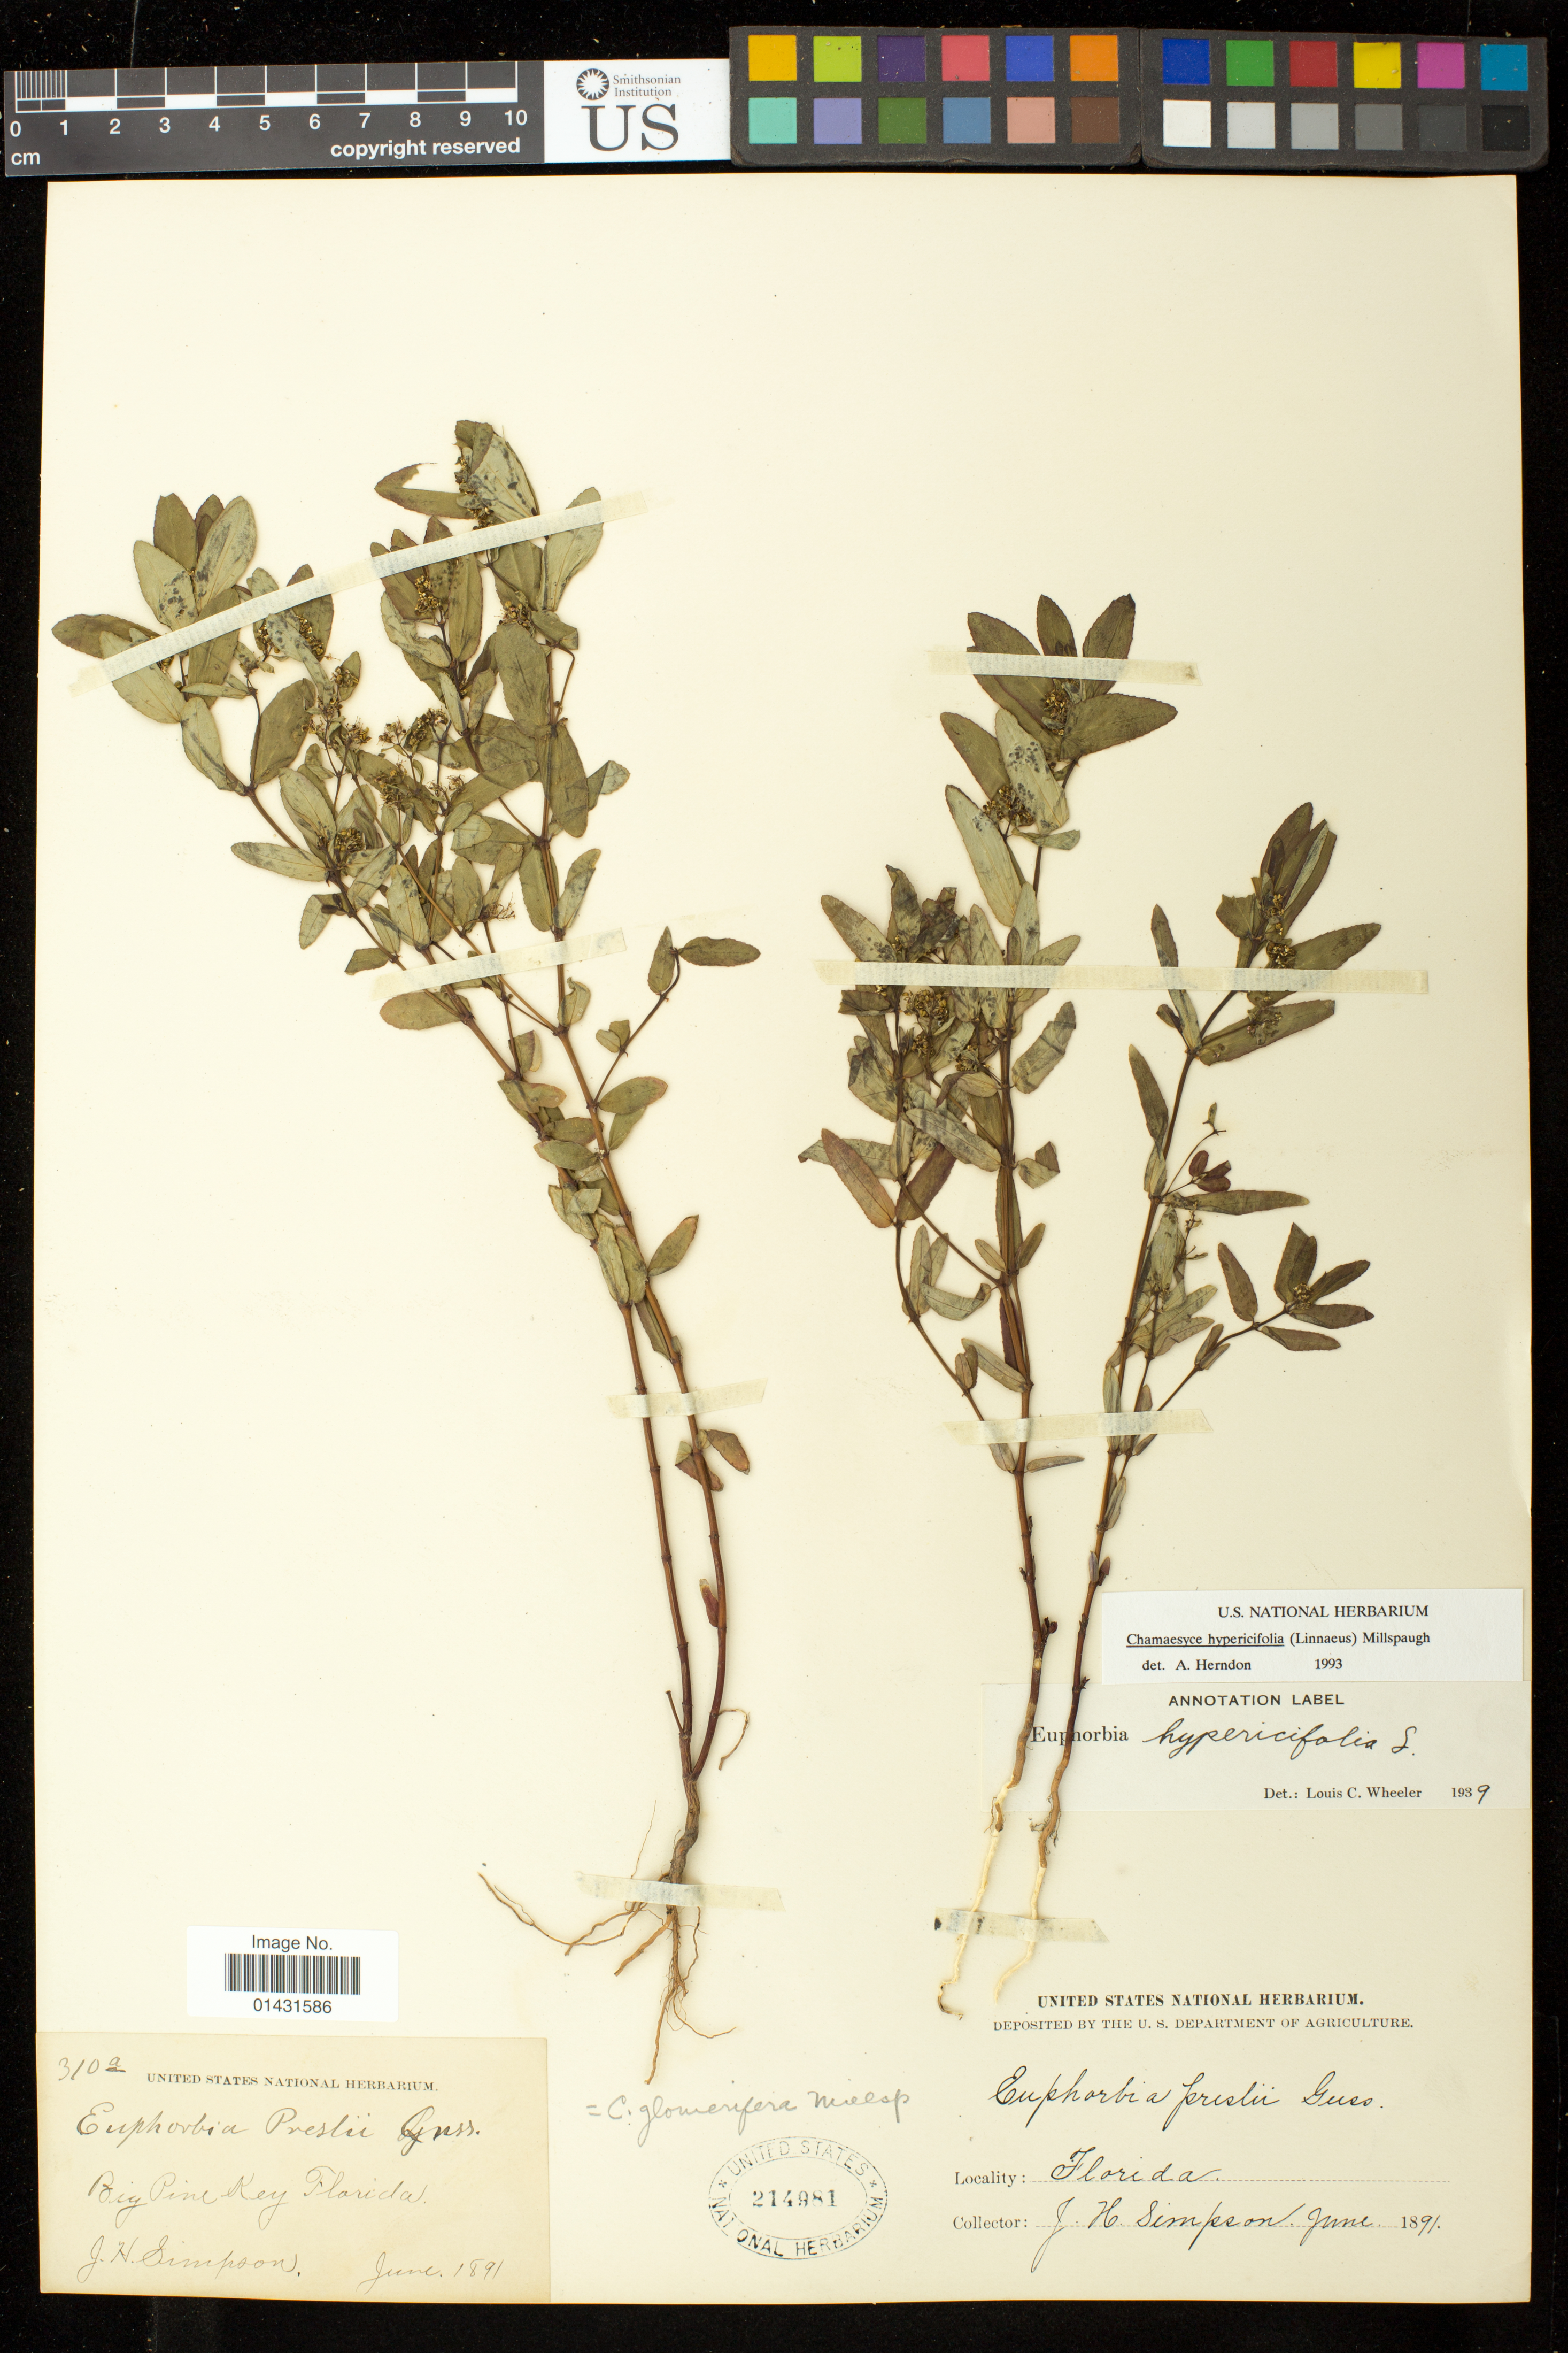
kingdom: Plantae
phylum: Tracheophyta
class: Magnoliopsida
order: Malpighiales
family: Euphorbiaceae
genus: Euphorbia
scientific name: Euphorbia hypericifolia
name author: L.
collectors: J. H. Simpson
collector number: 3102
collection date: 1891-06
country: United States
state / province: Florida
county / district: Monroe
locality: Big Pine Key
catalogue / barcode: US 214981